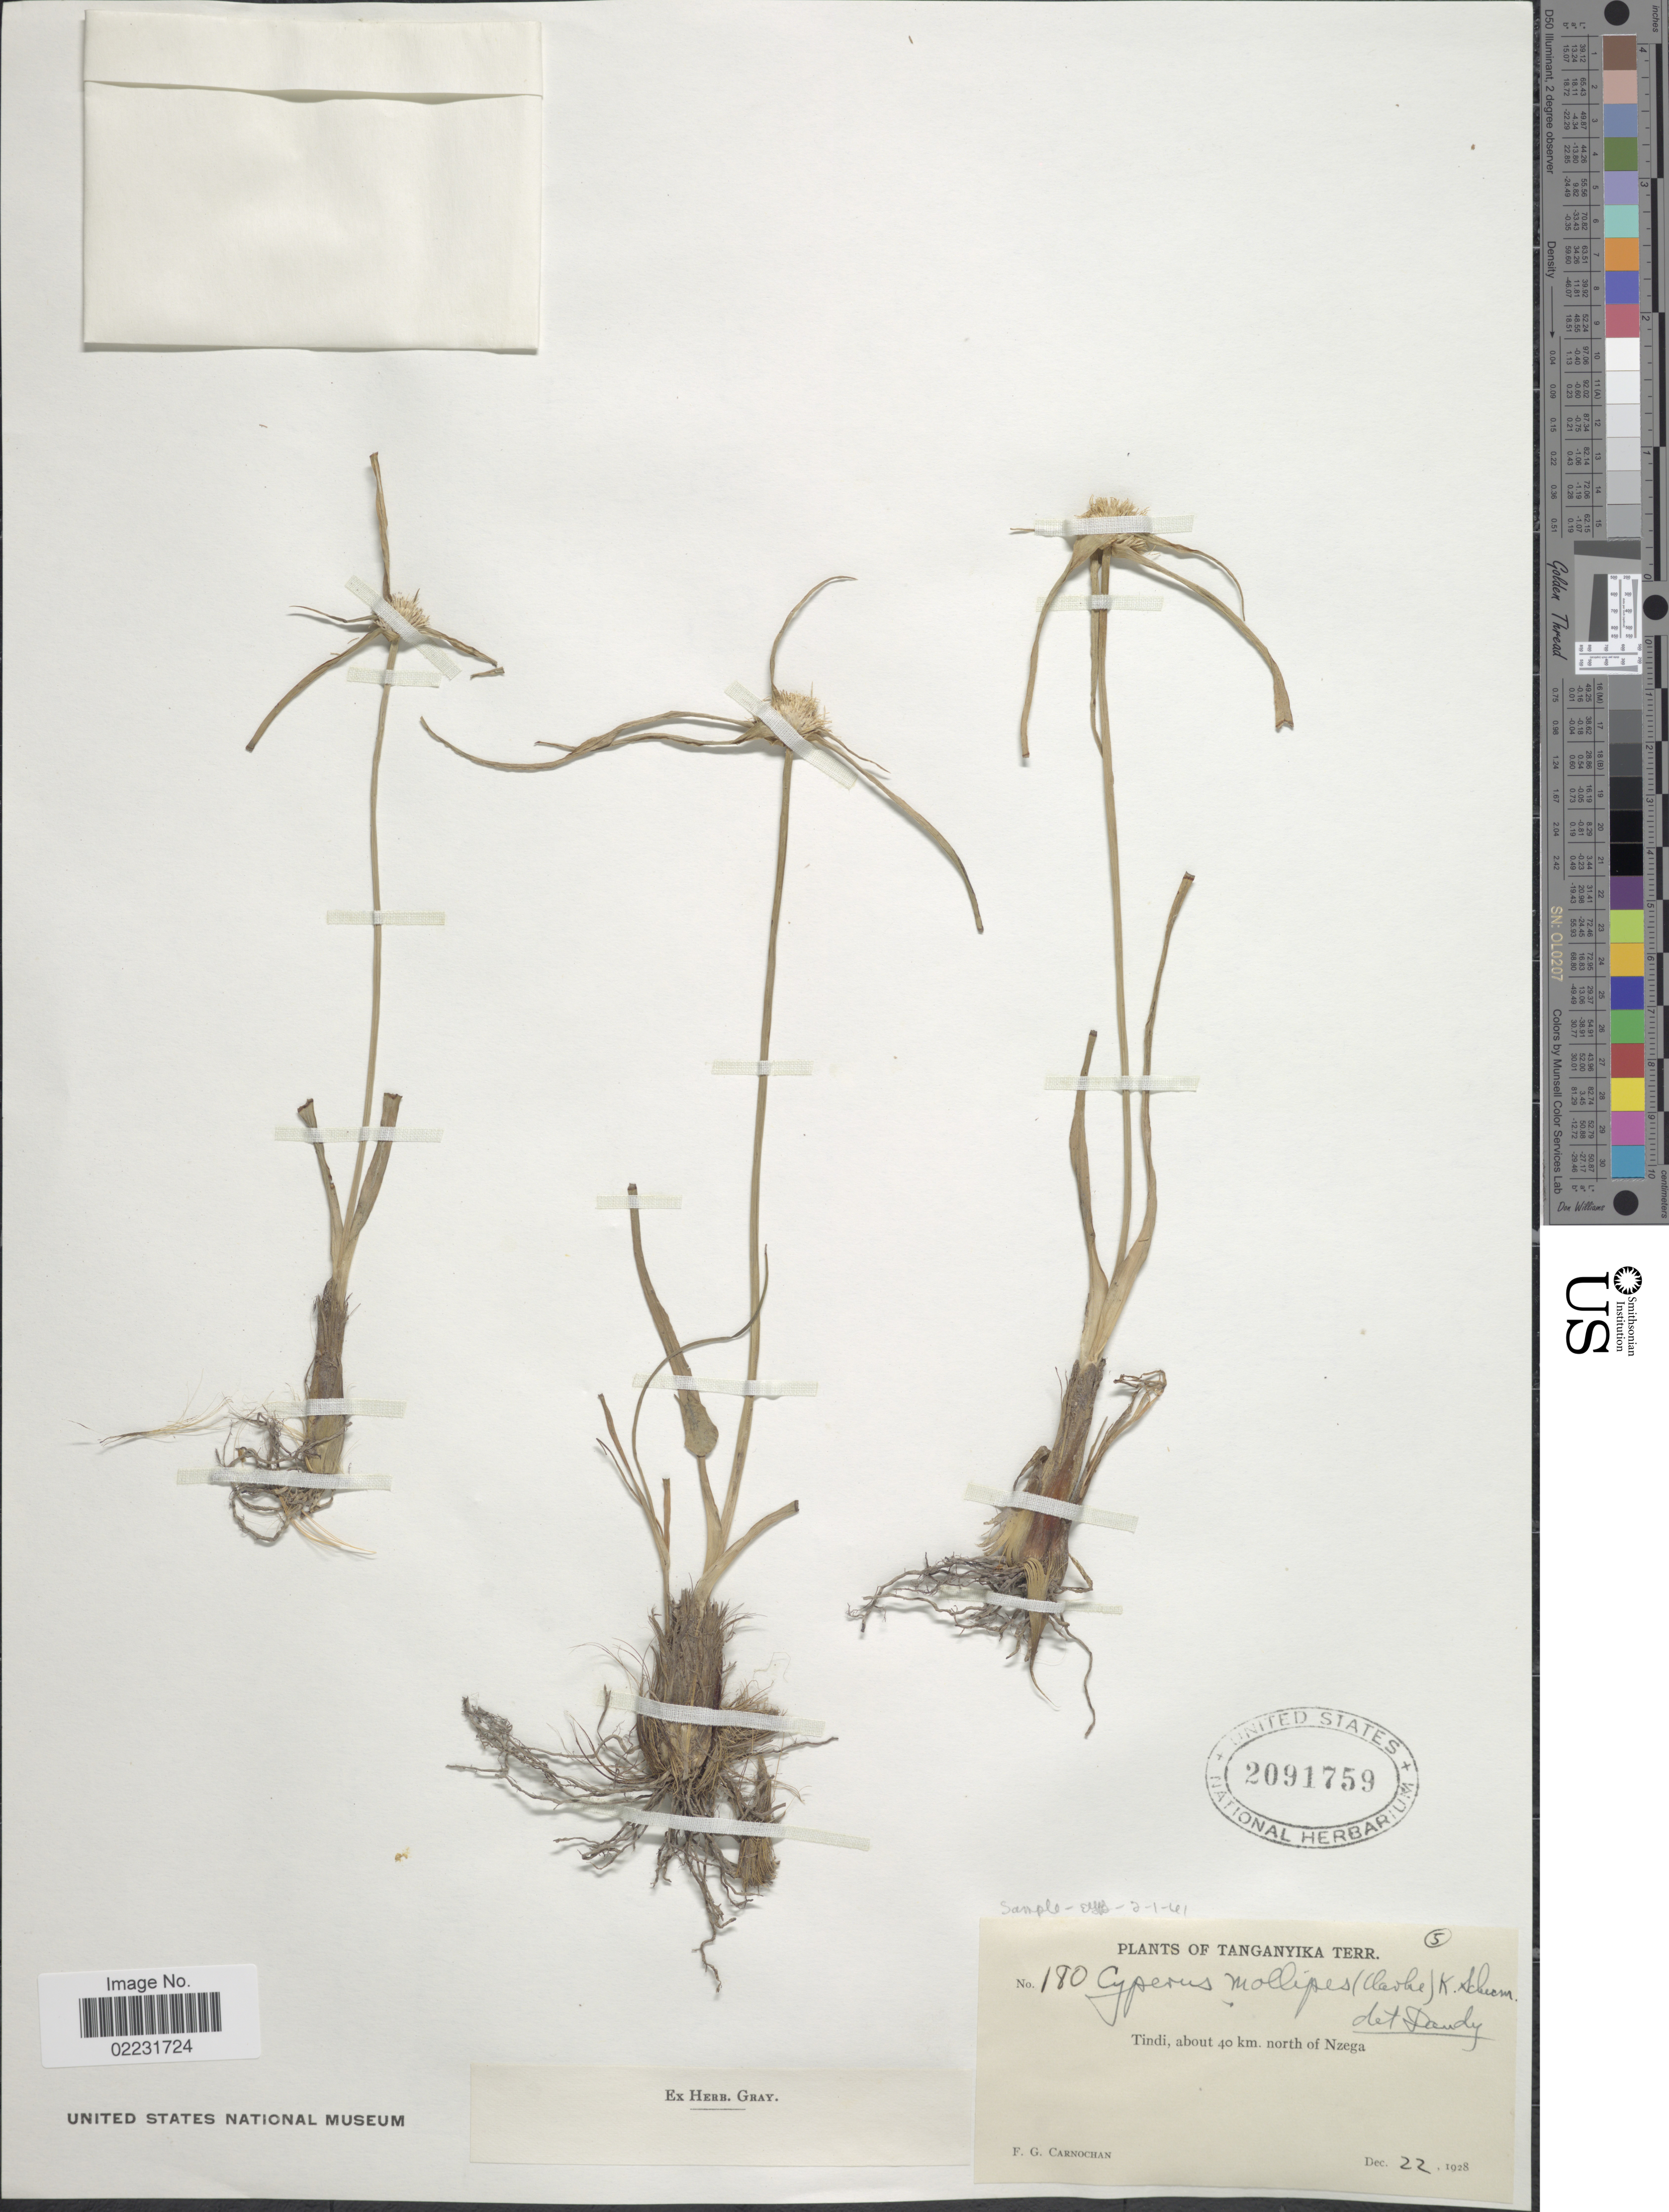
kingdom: Plantae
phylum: Tracheophyta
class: Liliopsida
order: Poales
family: Cyperaceae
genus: Cyperus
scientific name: Cyperus mollipes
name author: (C.B. Clarke) K. Schum.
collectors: F. Carnochan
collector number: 180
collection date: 1928-12-22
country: Tanzania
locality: Tanganyika Terr., Tindi, about 40 km north of Nzega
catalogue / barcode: US 2091759